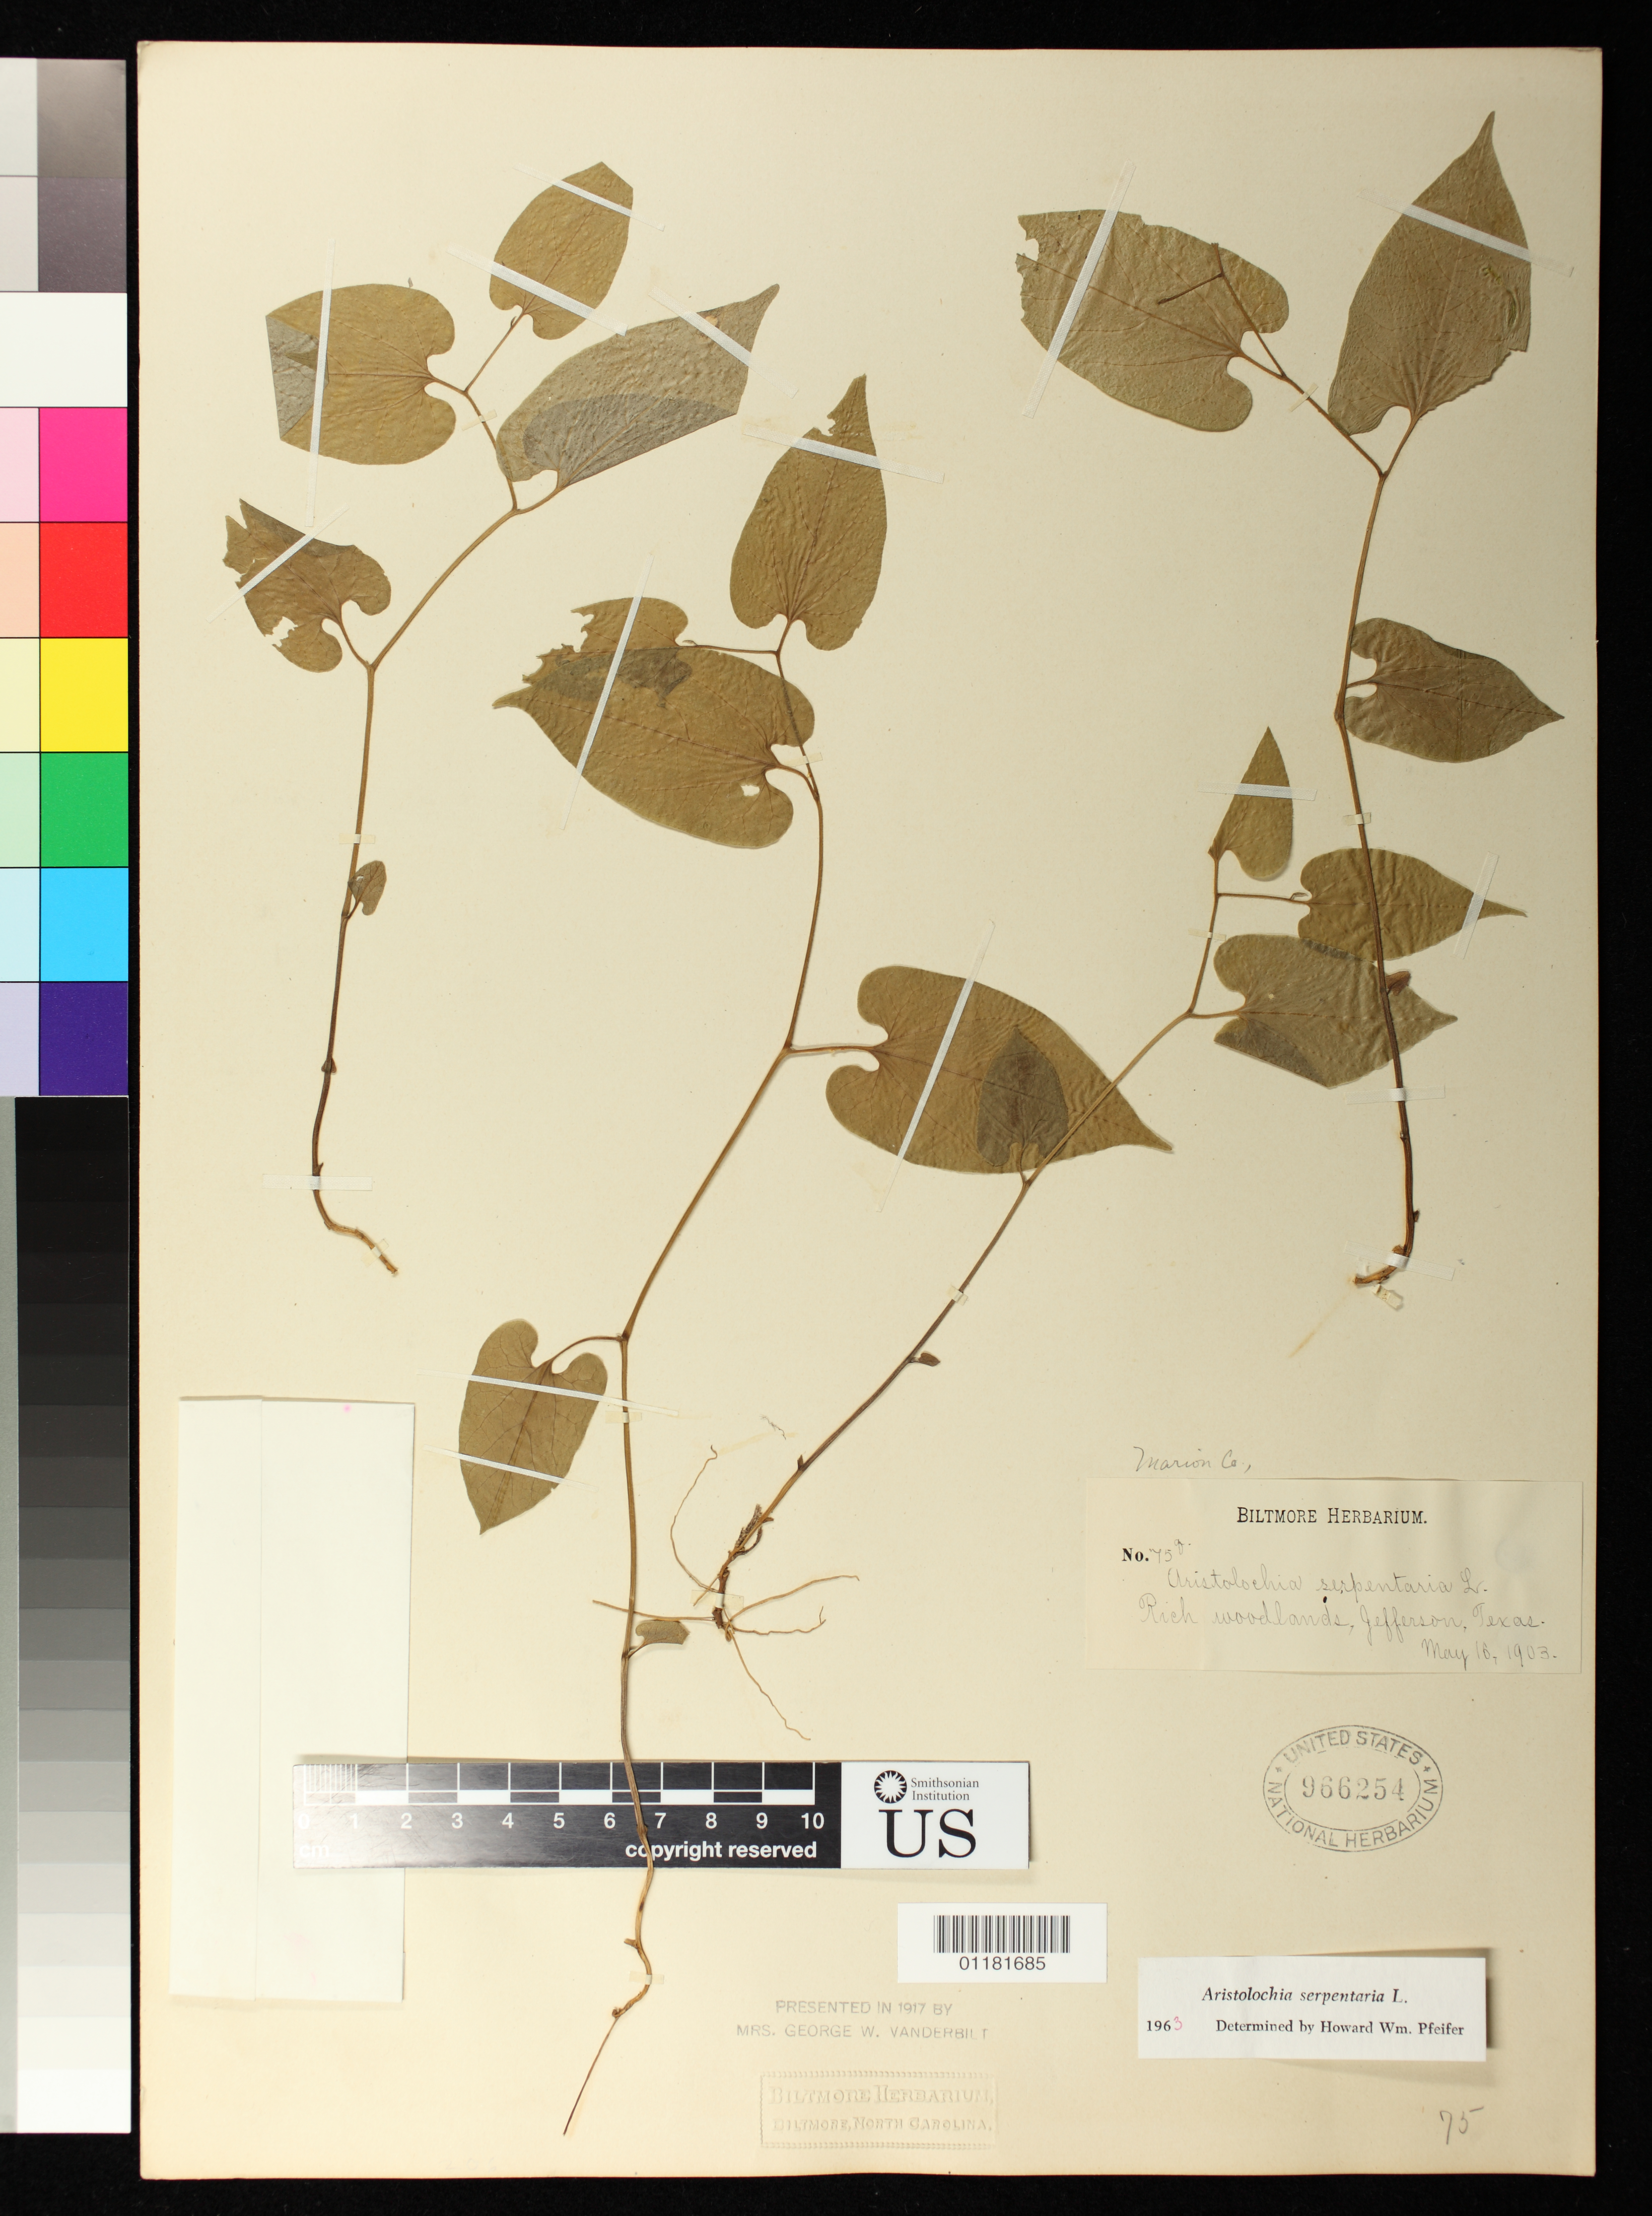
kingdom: Plantae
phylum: Tracheophyta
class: Magnoliopsida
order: Piperales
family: Aristolochiaceae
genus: Aristolochia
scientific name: Aristolochia serpentaria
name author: L.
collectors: ex herb. Biltmore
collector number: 75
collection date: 1903-05-18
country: United States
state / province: Texas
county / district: Marion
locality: Jefferson, Marion County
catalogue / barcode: US 966254